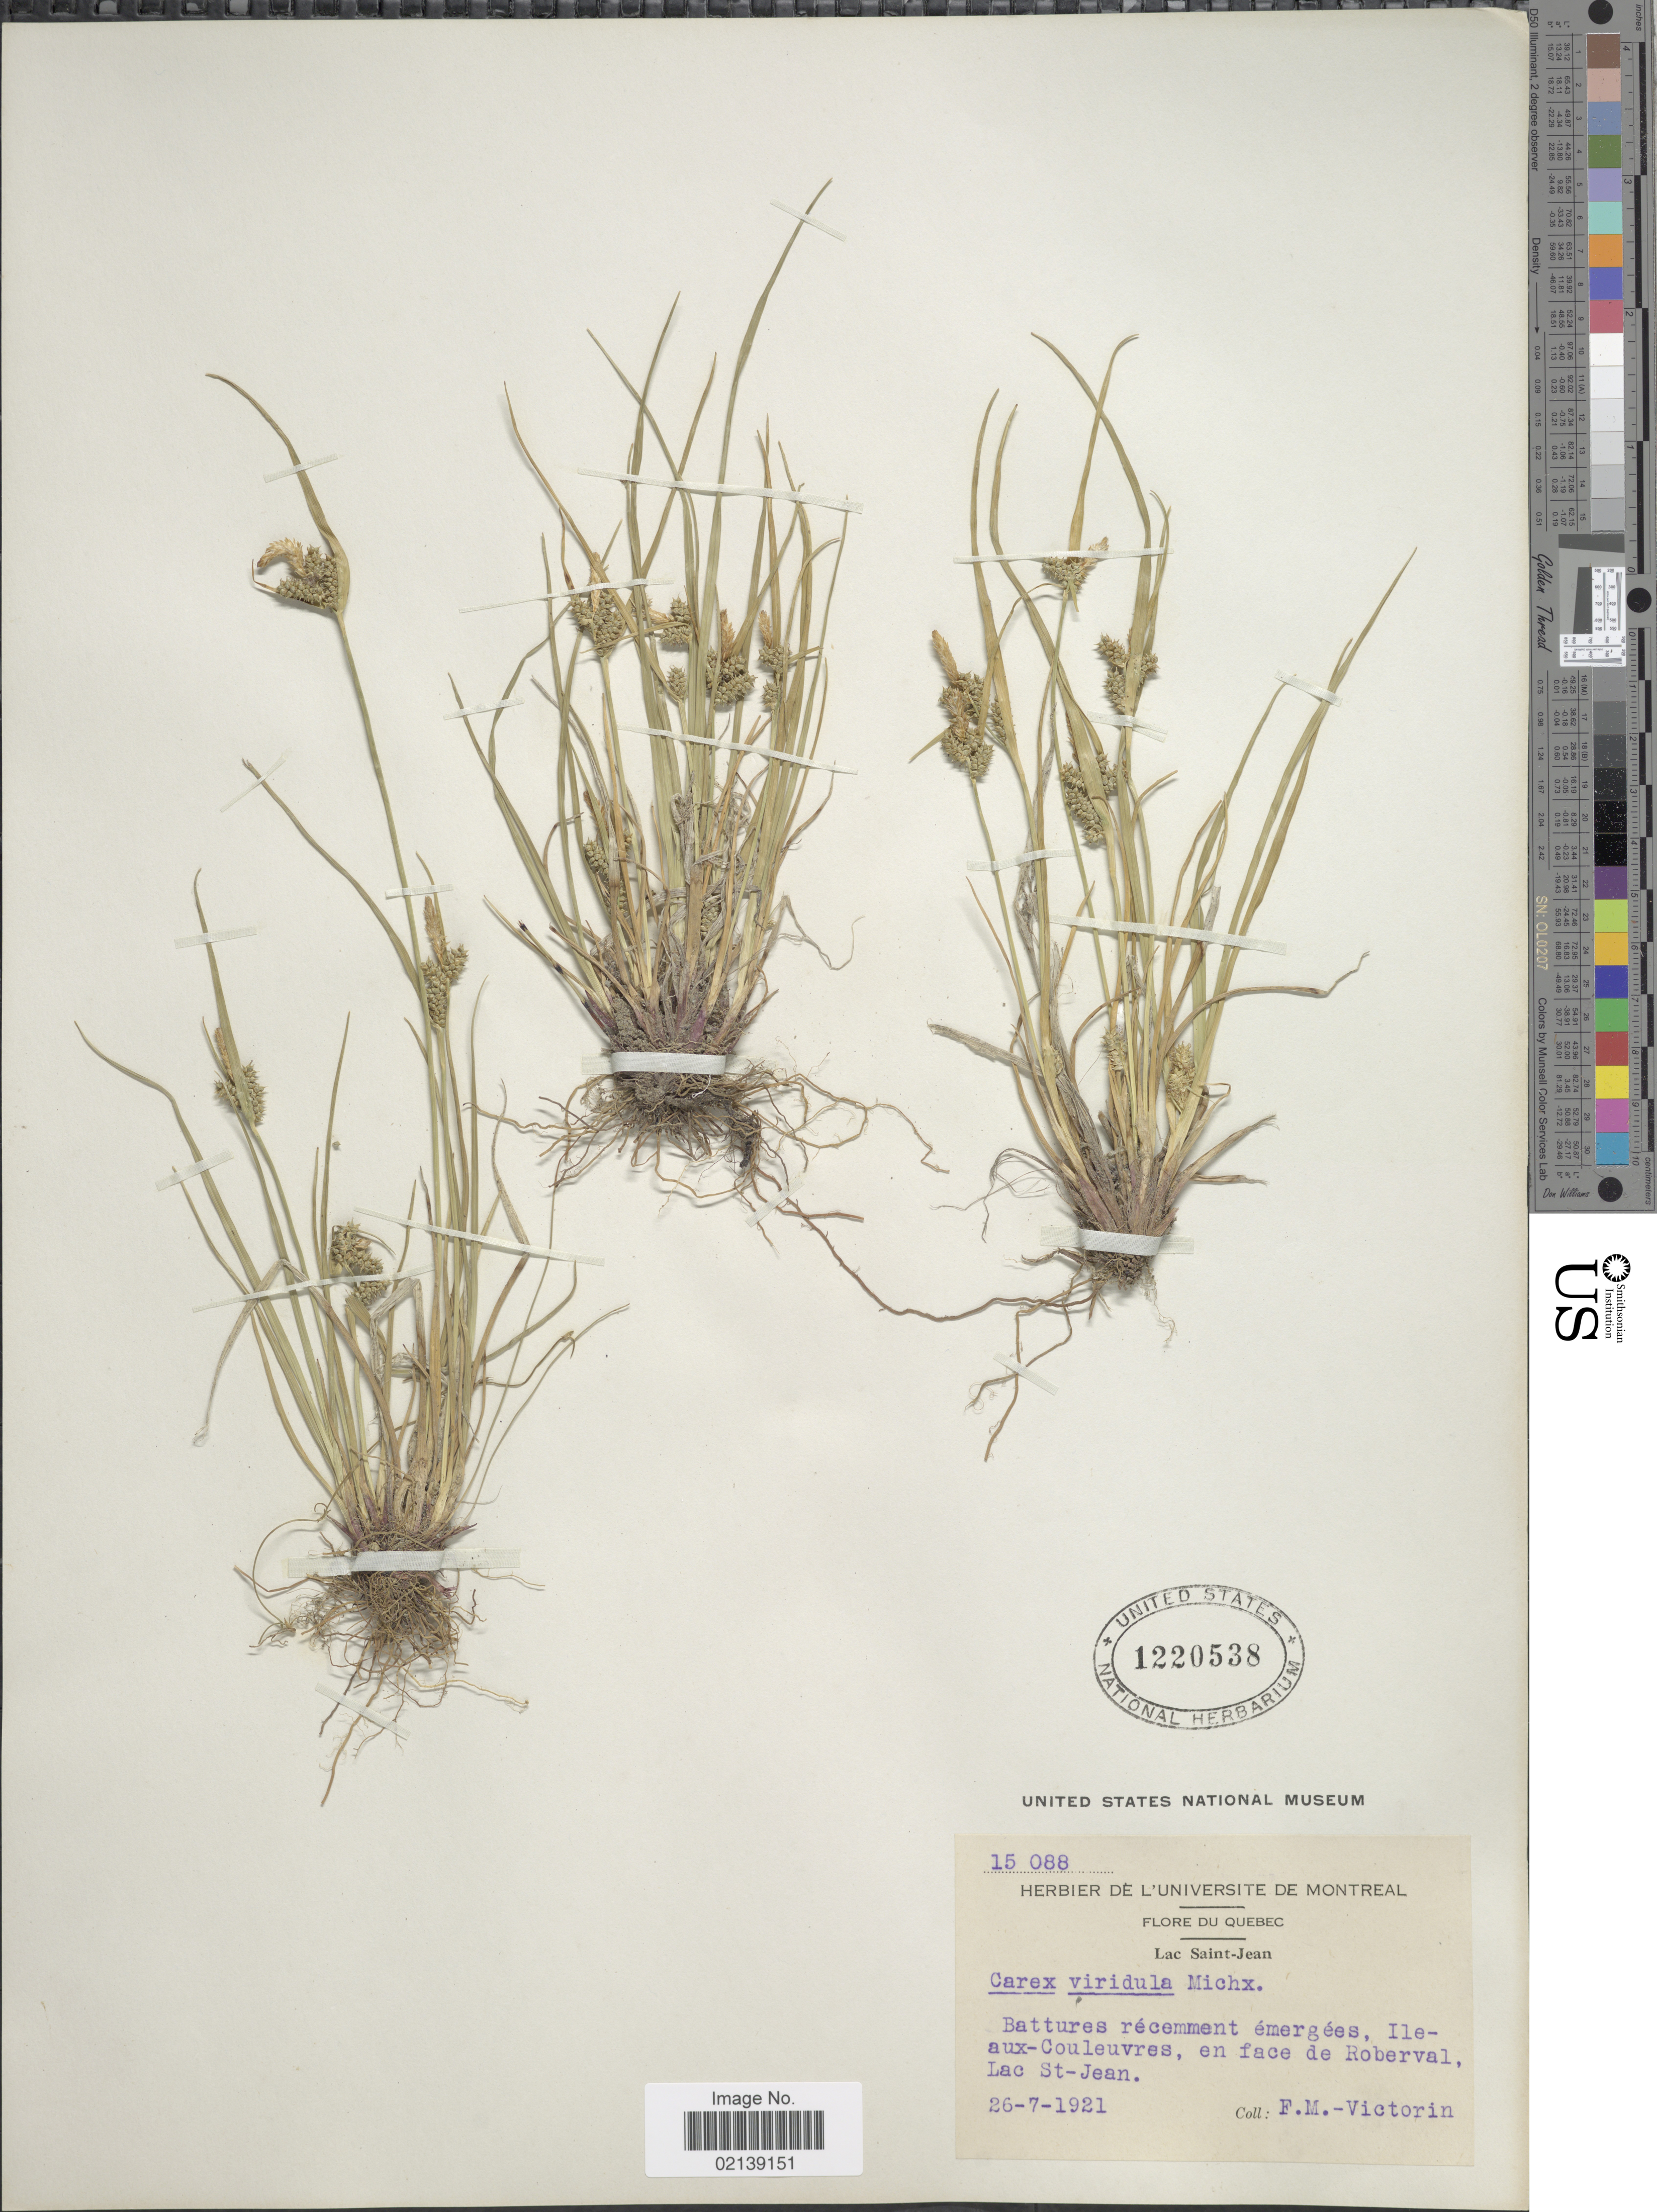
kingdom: Plantae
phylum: Tracheophyta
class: Liliopsida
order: Poales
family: Cyperaceae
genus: Carex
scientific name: Carex oederi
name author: Retz.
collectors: F. Marie-Victorin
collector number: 15088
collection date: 1921-07-26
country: Canada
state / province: Quebec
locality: Lac Saint-Jean, Battures recemment emergees, Ile-aux-Couleuvres, en face de Roberval, Lac St-Jean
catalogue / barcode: US 1220538